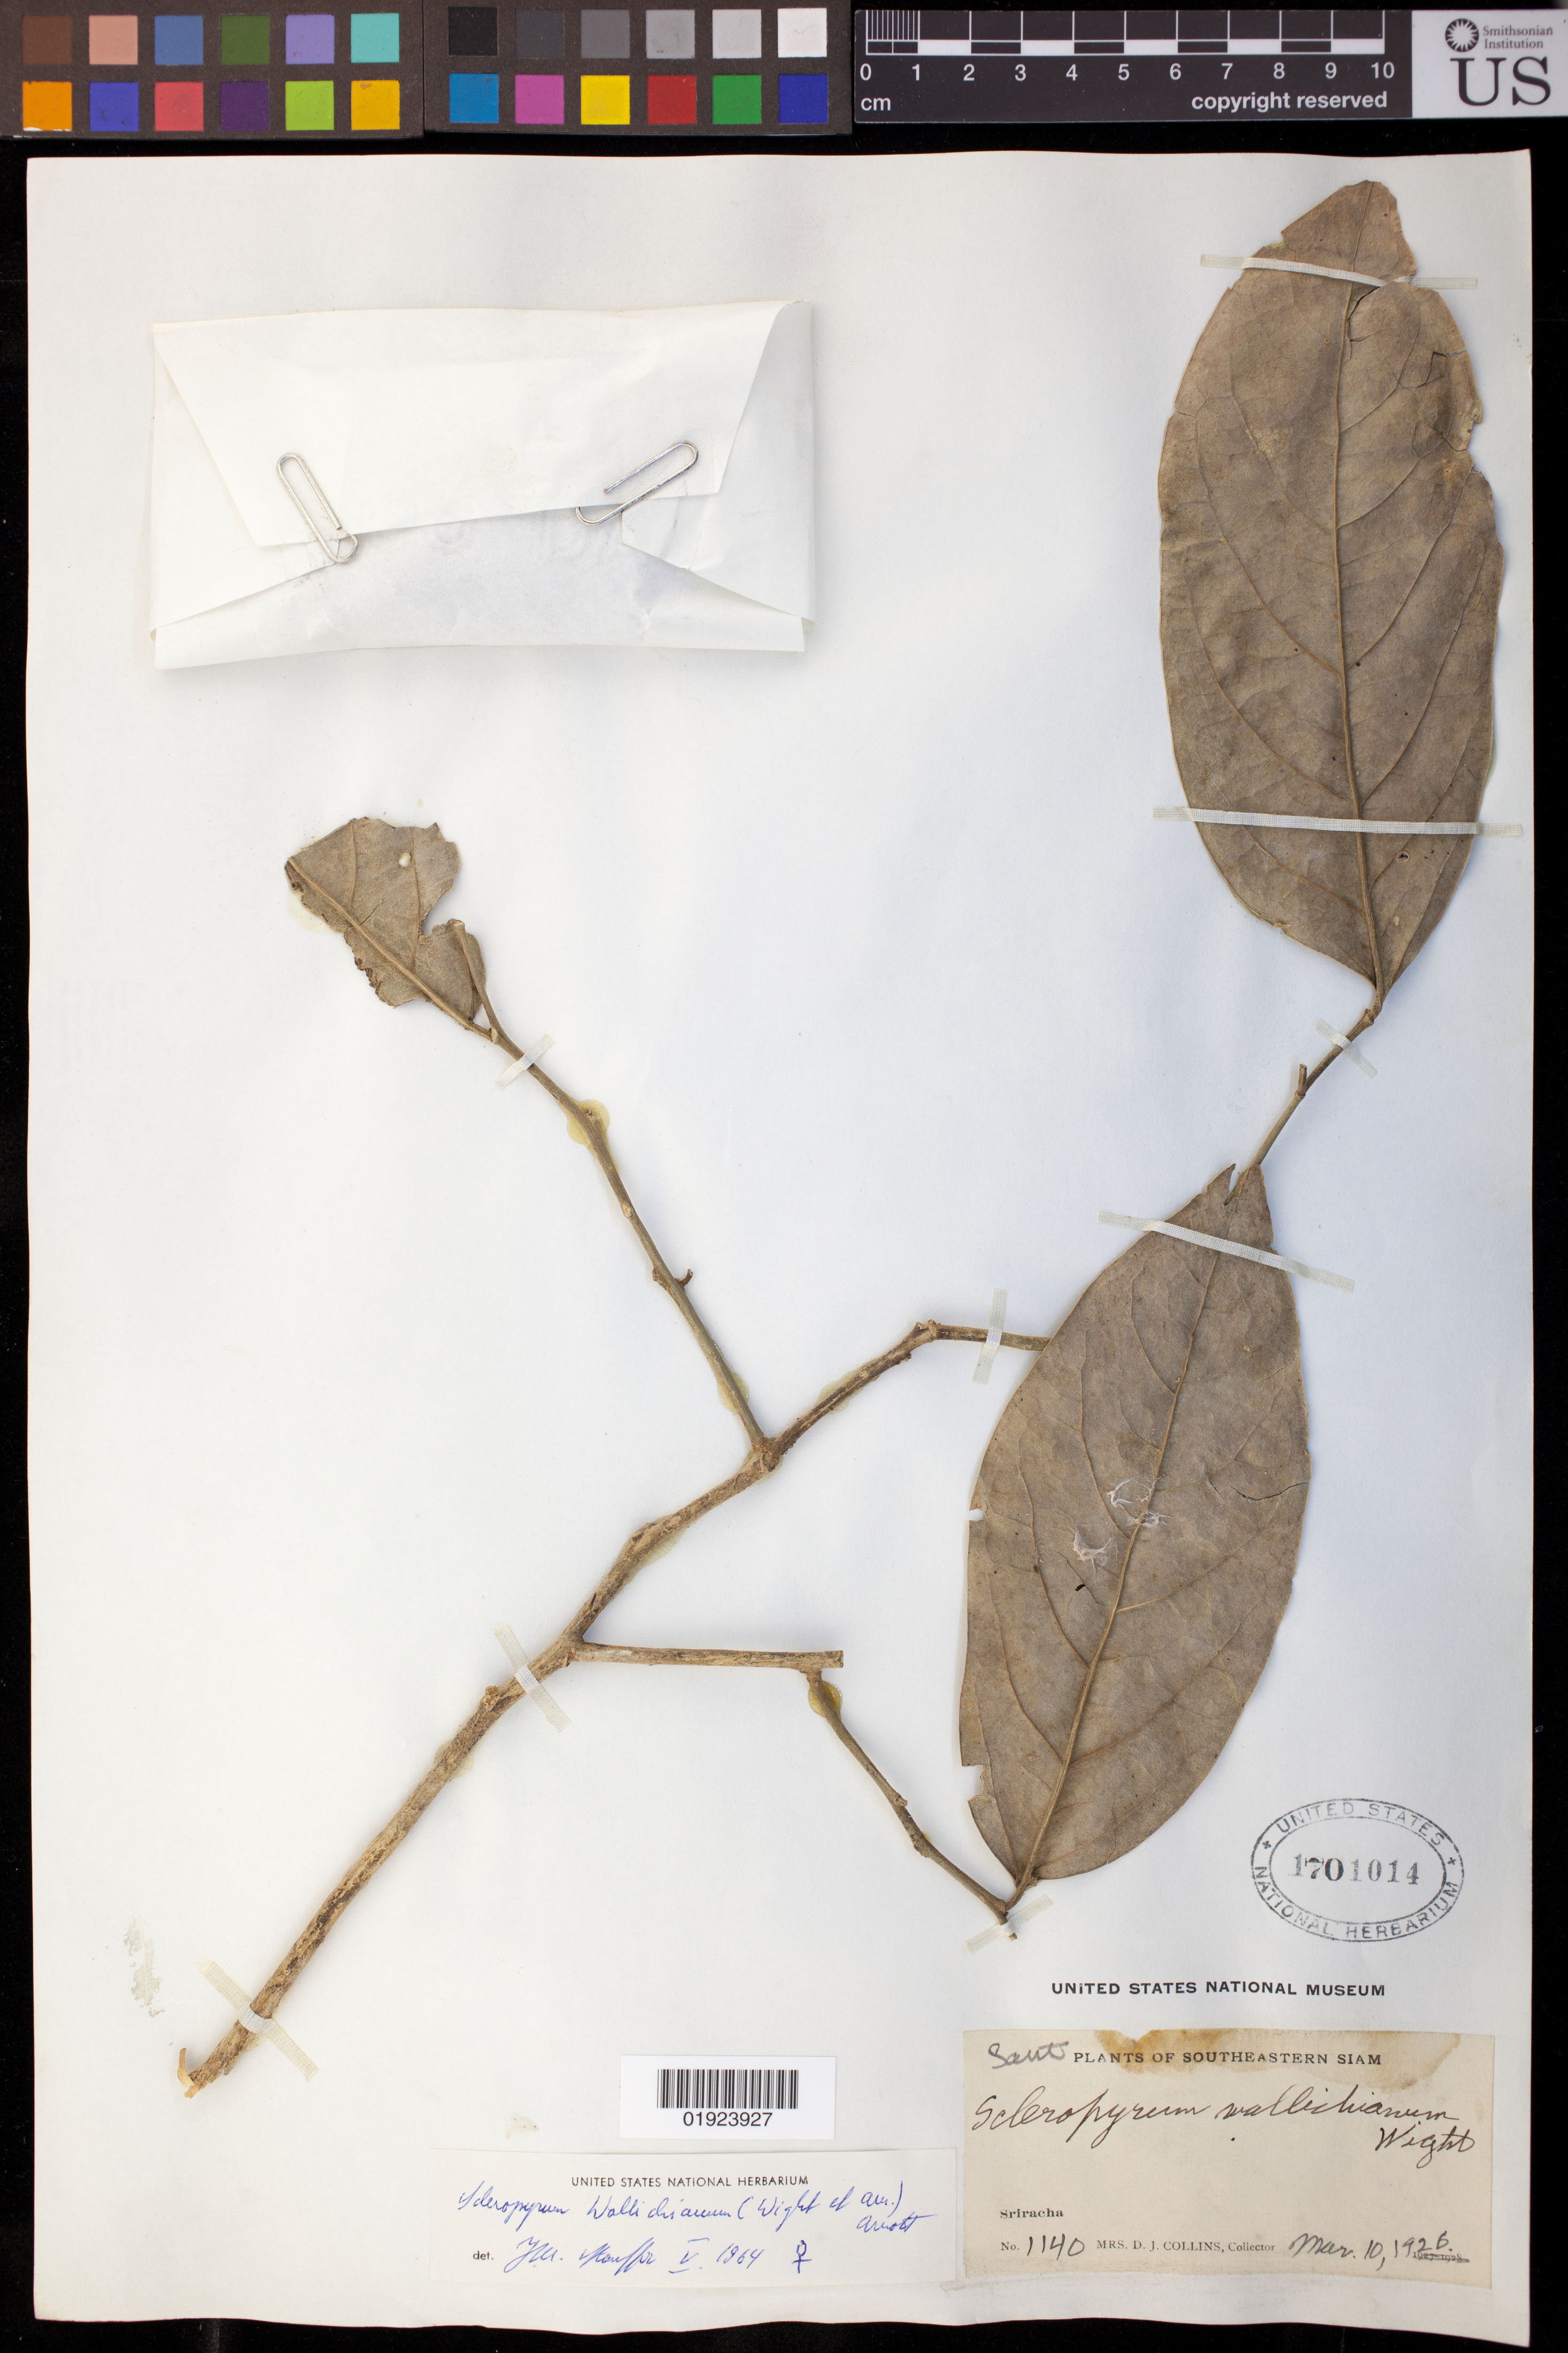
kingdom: Plantae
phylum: Tracheophyta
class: Magnoliopsida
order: Santalales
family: Cervantesiaceae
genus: Scleropyrum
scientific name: Scleropyrum wallichianum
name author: (Wight & Arn.) Arn.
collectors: Mrs. D. J. Collins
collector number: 1140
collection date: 1926-03-10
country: Thailand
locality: Sriracha (also written Si Racha)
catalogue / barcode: US 1701014